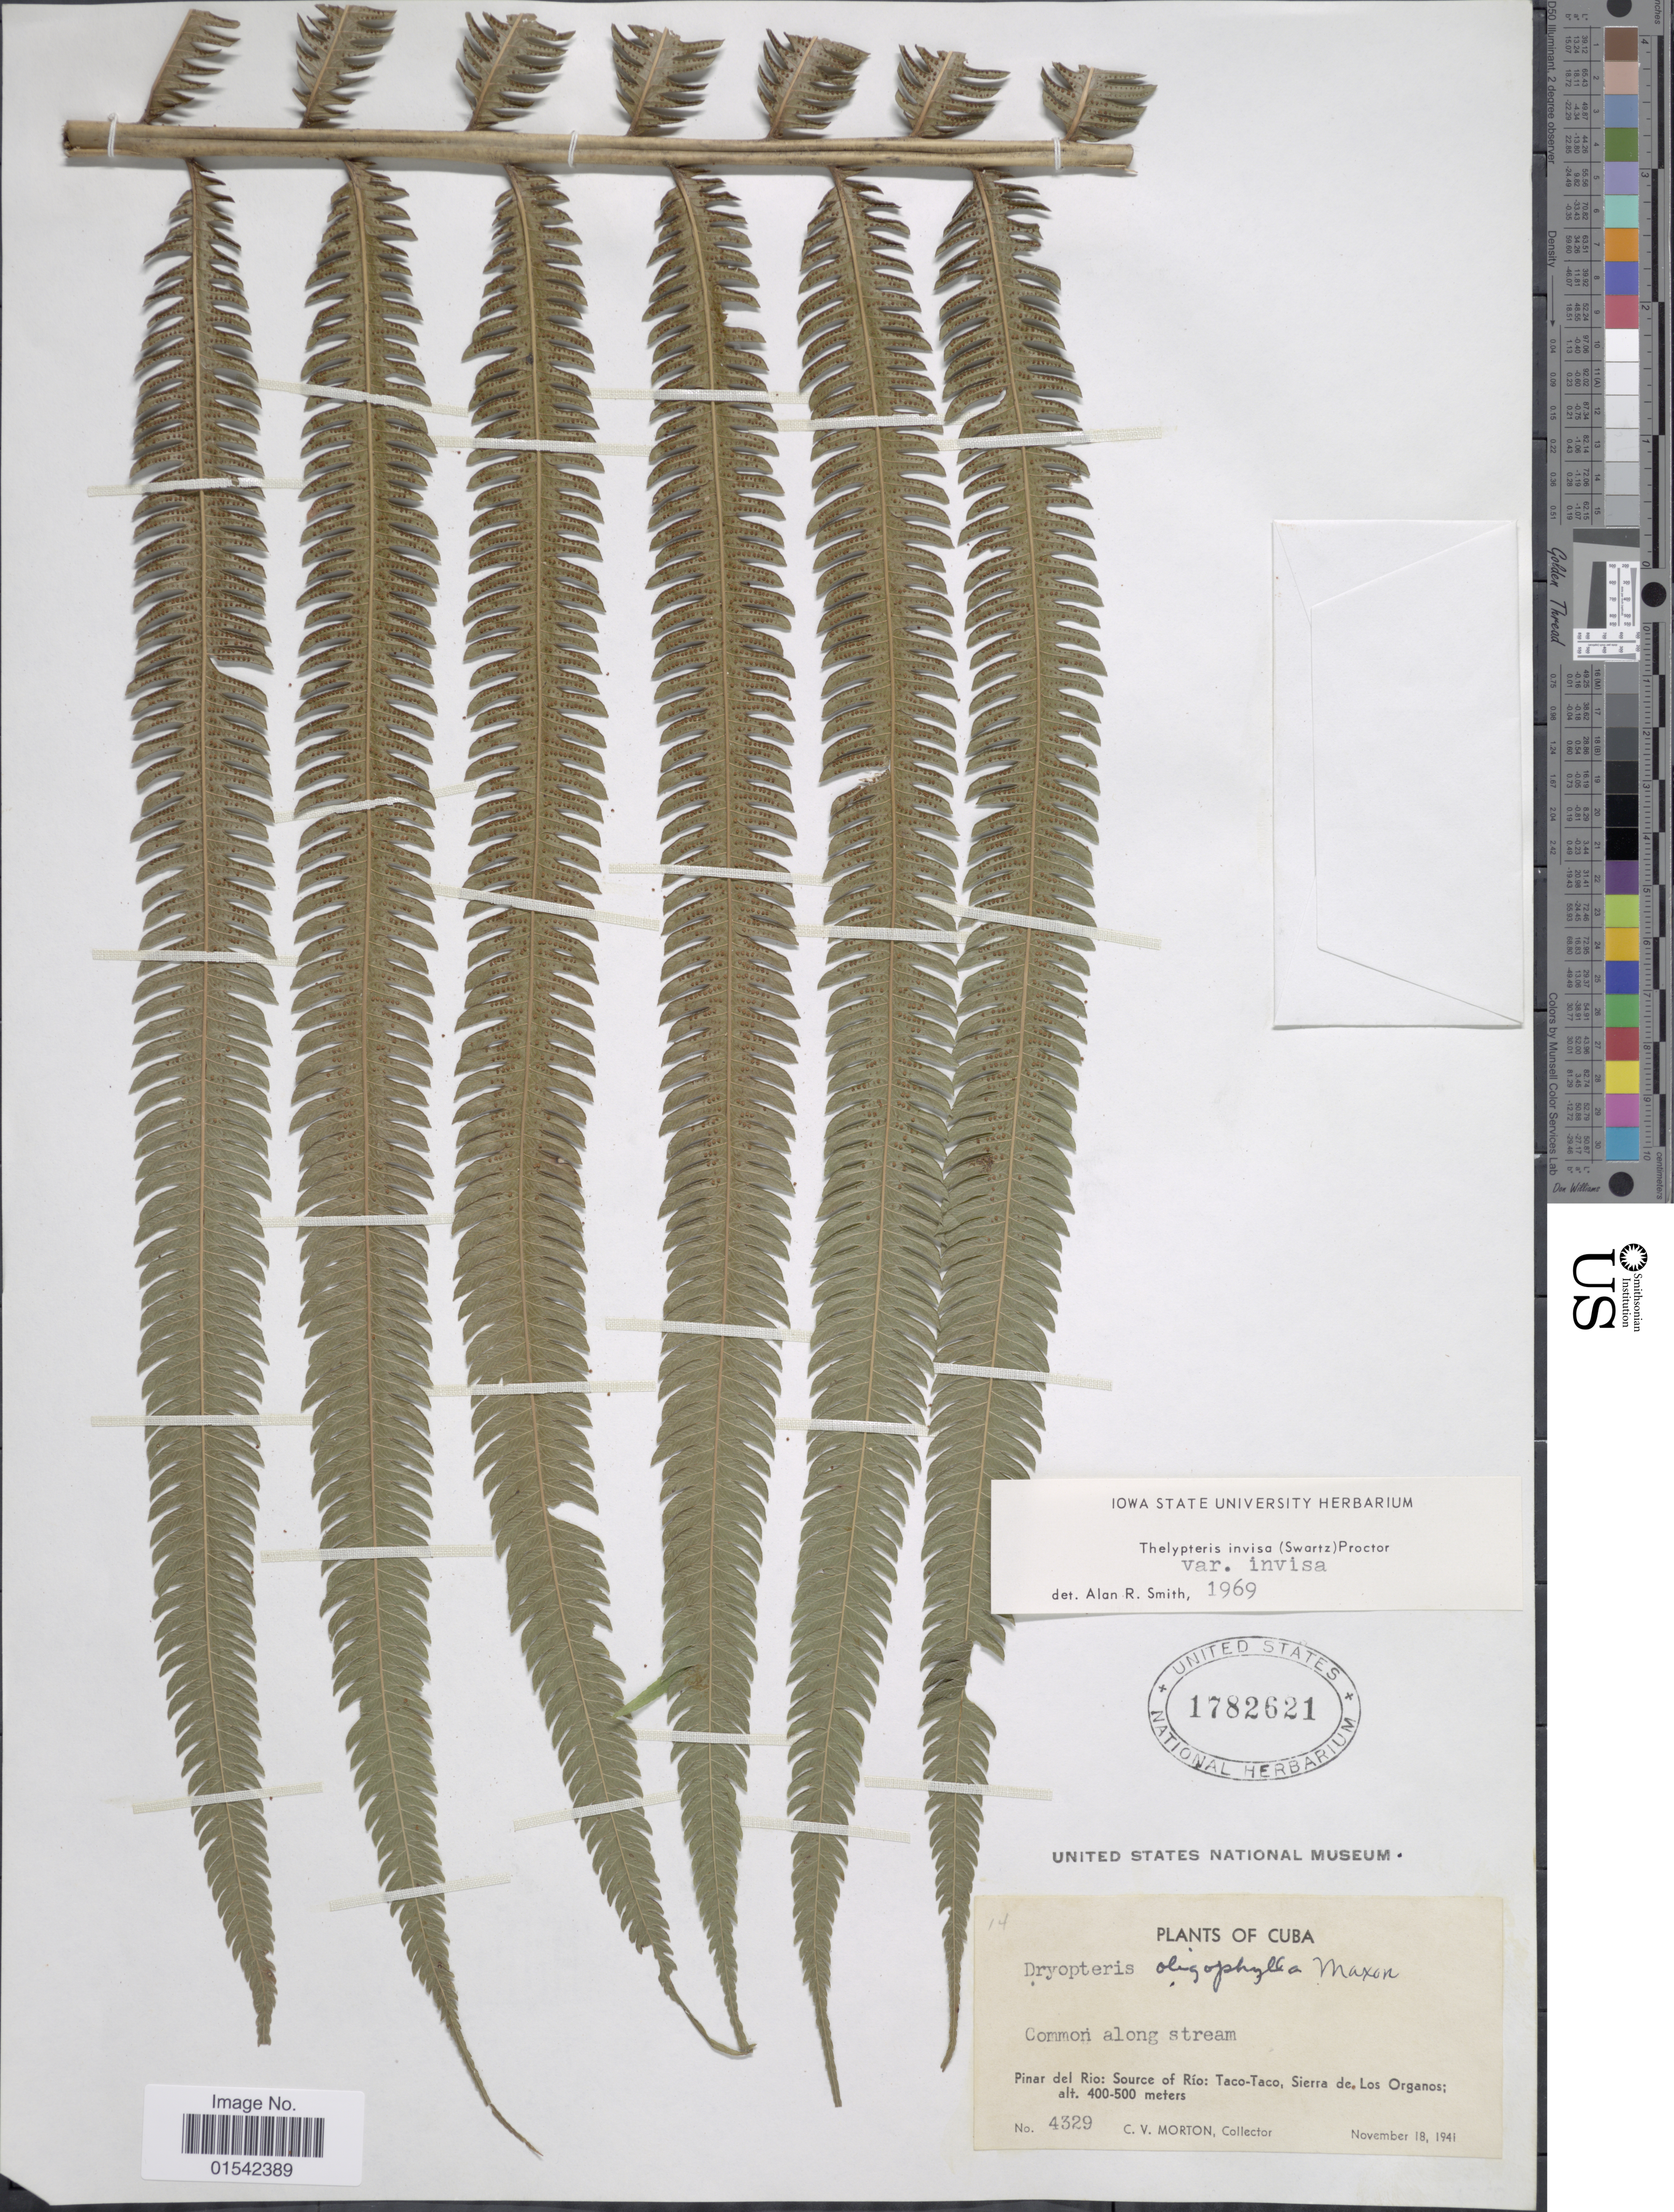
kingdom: Plantae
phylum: Tracheophyta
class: Polypodiopsida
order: Polypodiales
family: Thelypteridaceae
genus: Cyclosorus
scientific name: Cyclosorus grandis (A.R. Sm.) comb. nov., ined 2015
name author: (A.R. Sm.)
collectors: C. V. Morton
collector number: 4329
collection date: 1941-11-18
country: Cuba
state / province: Pinar del Río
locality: Source of Río: Taco-Taco, Sierra de Los Organos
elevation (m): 400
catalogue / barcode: US 1782621